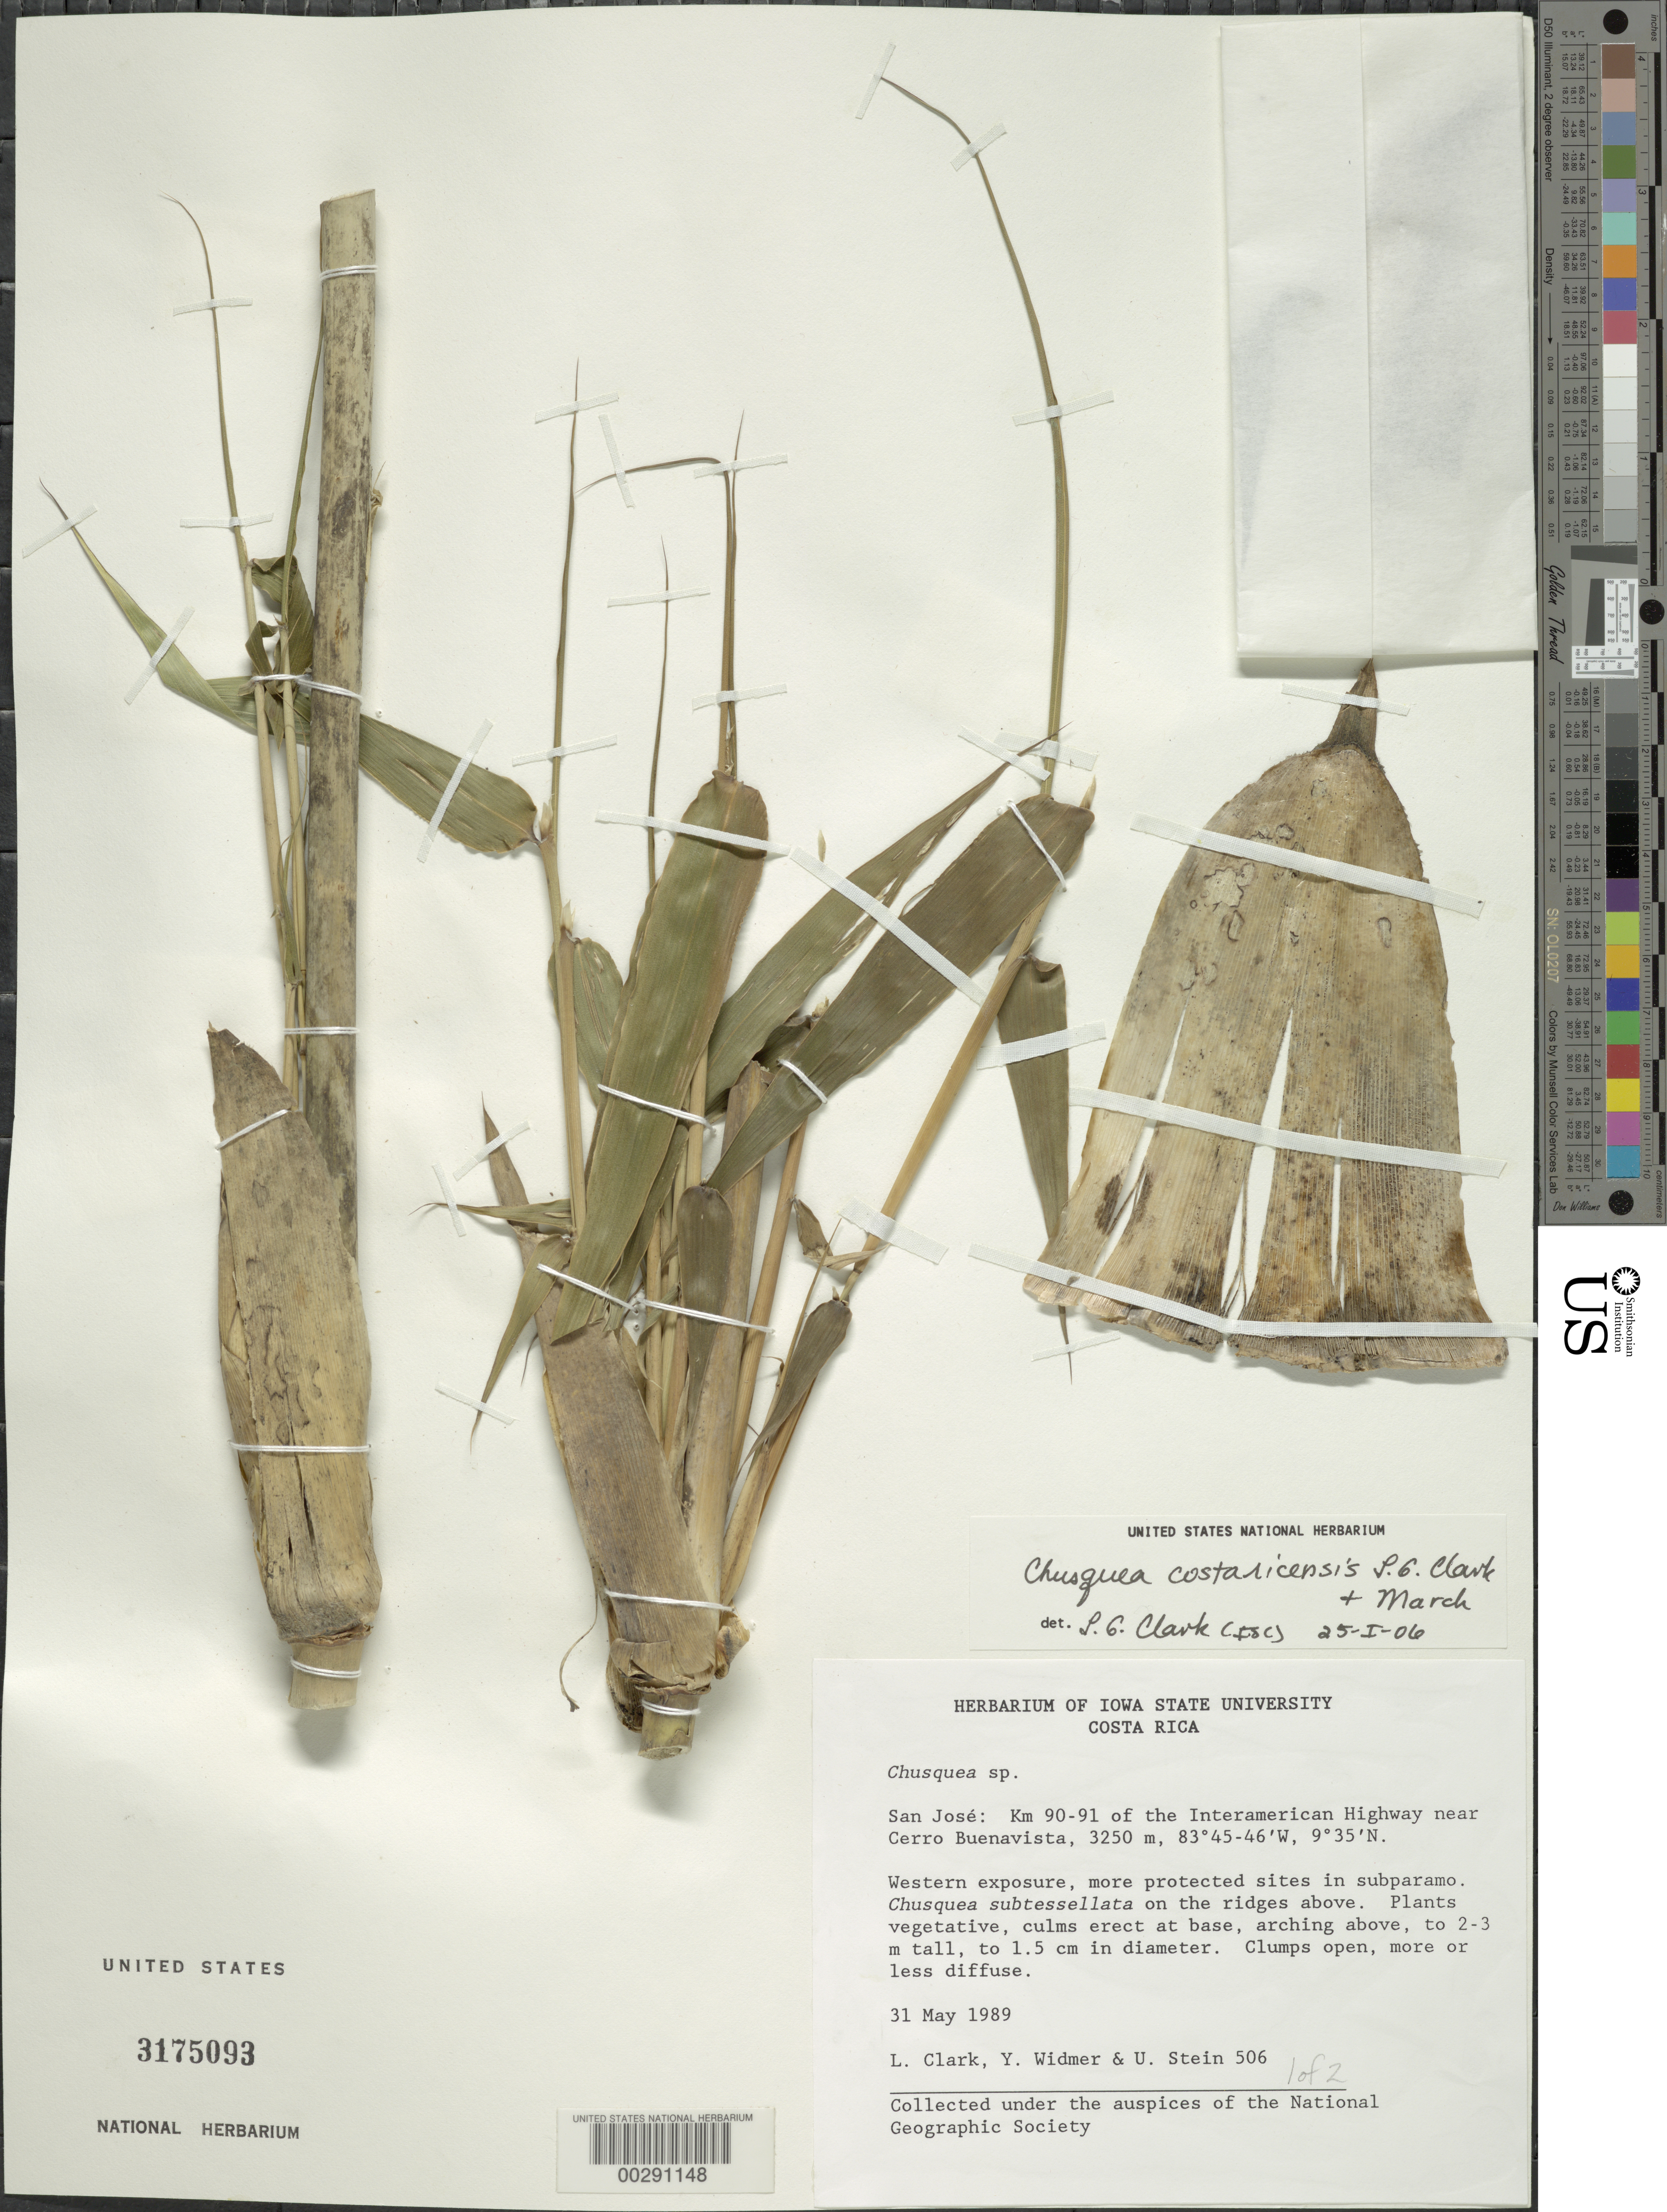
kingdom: Plantae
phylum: Tracheophyta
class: Liliopsida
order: Poales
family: Poaceae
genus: Chusquea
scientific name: Chusquea costaricensis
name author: L.G. Clark & March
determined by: Clark, Lynn G., (ISC), Iowa State University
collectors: L. G. Clark, Y. Widmer & U. Stein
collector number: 506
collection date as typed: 31 May 1989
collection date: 1989-05-31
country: Costa Rica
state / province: San José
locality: Km 90-91 interamerican highway near cerro buenavista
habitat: Western exposure, protected sites in subparamo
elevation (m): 3250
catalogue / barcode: US 3175093